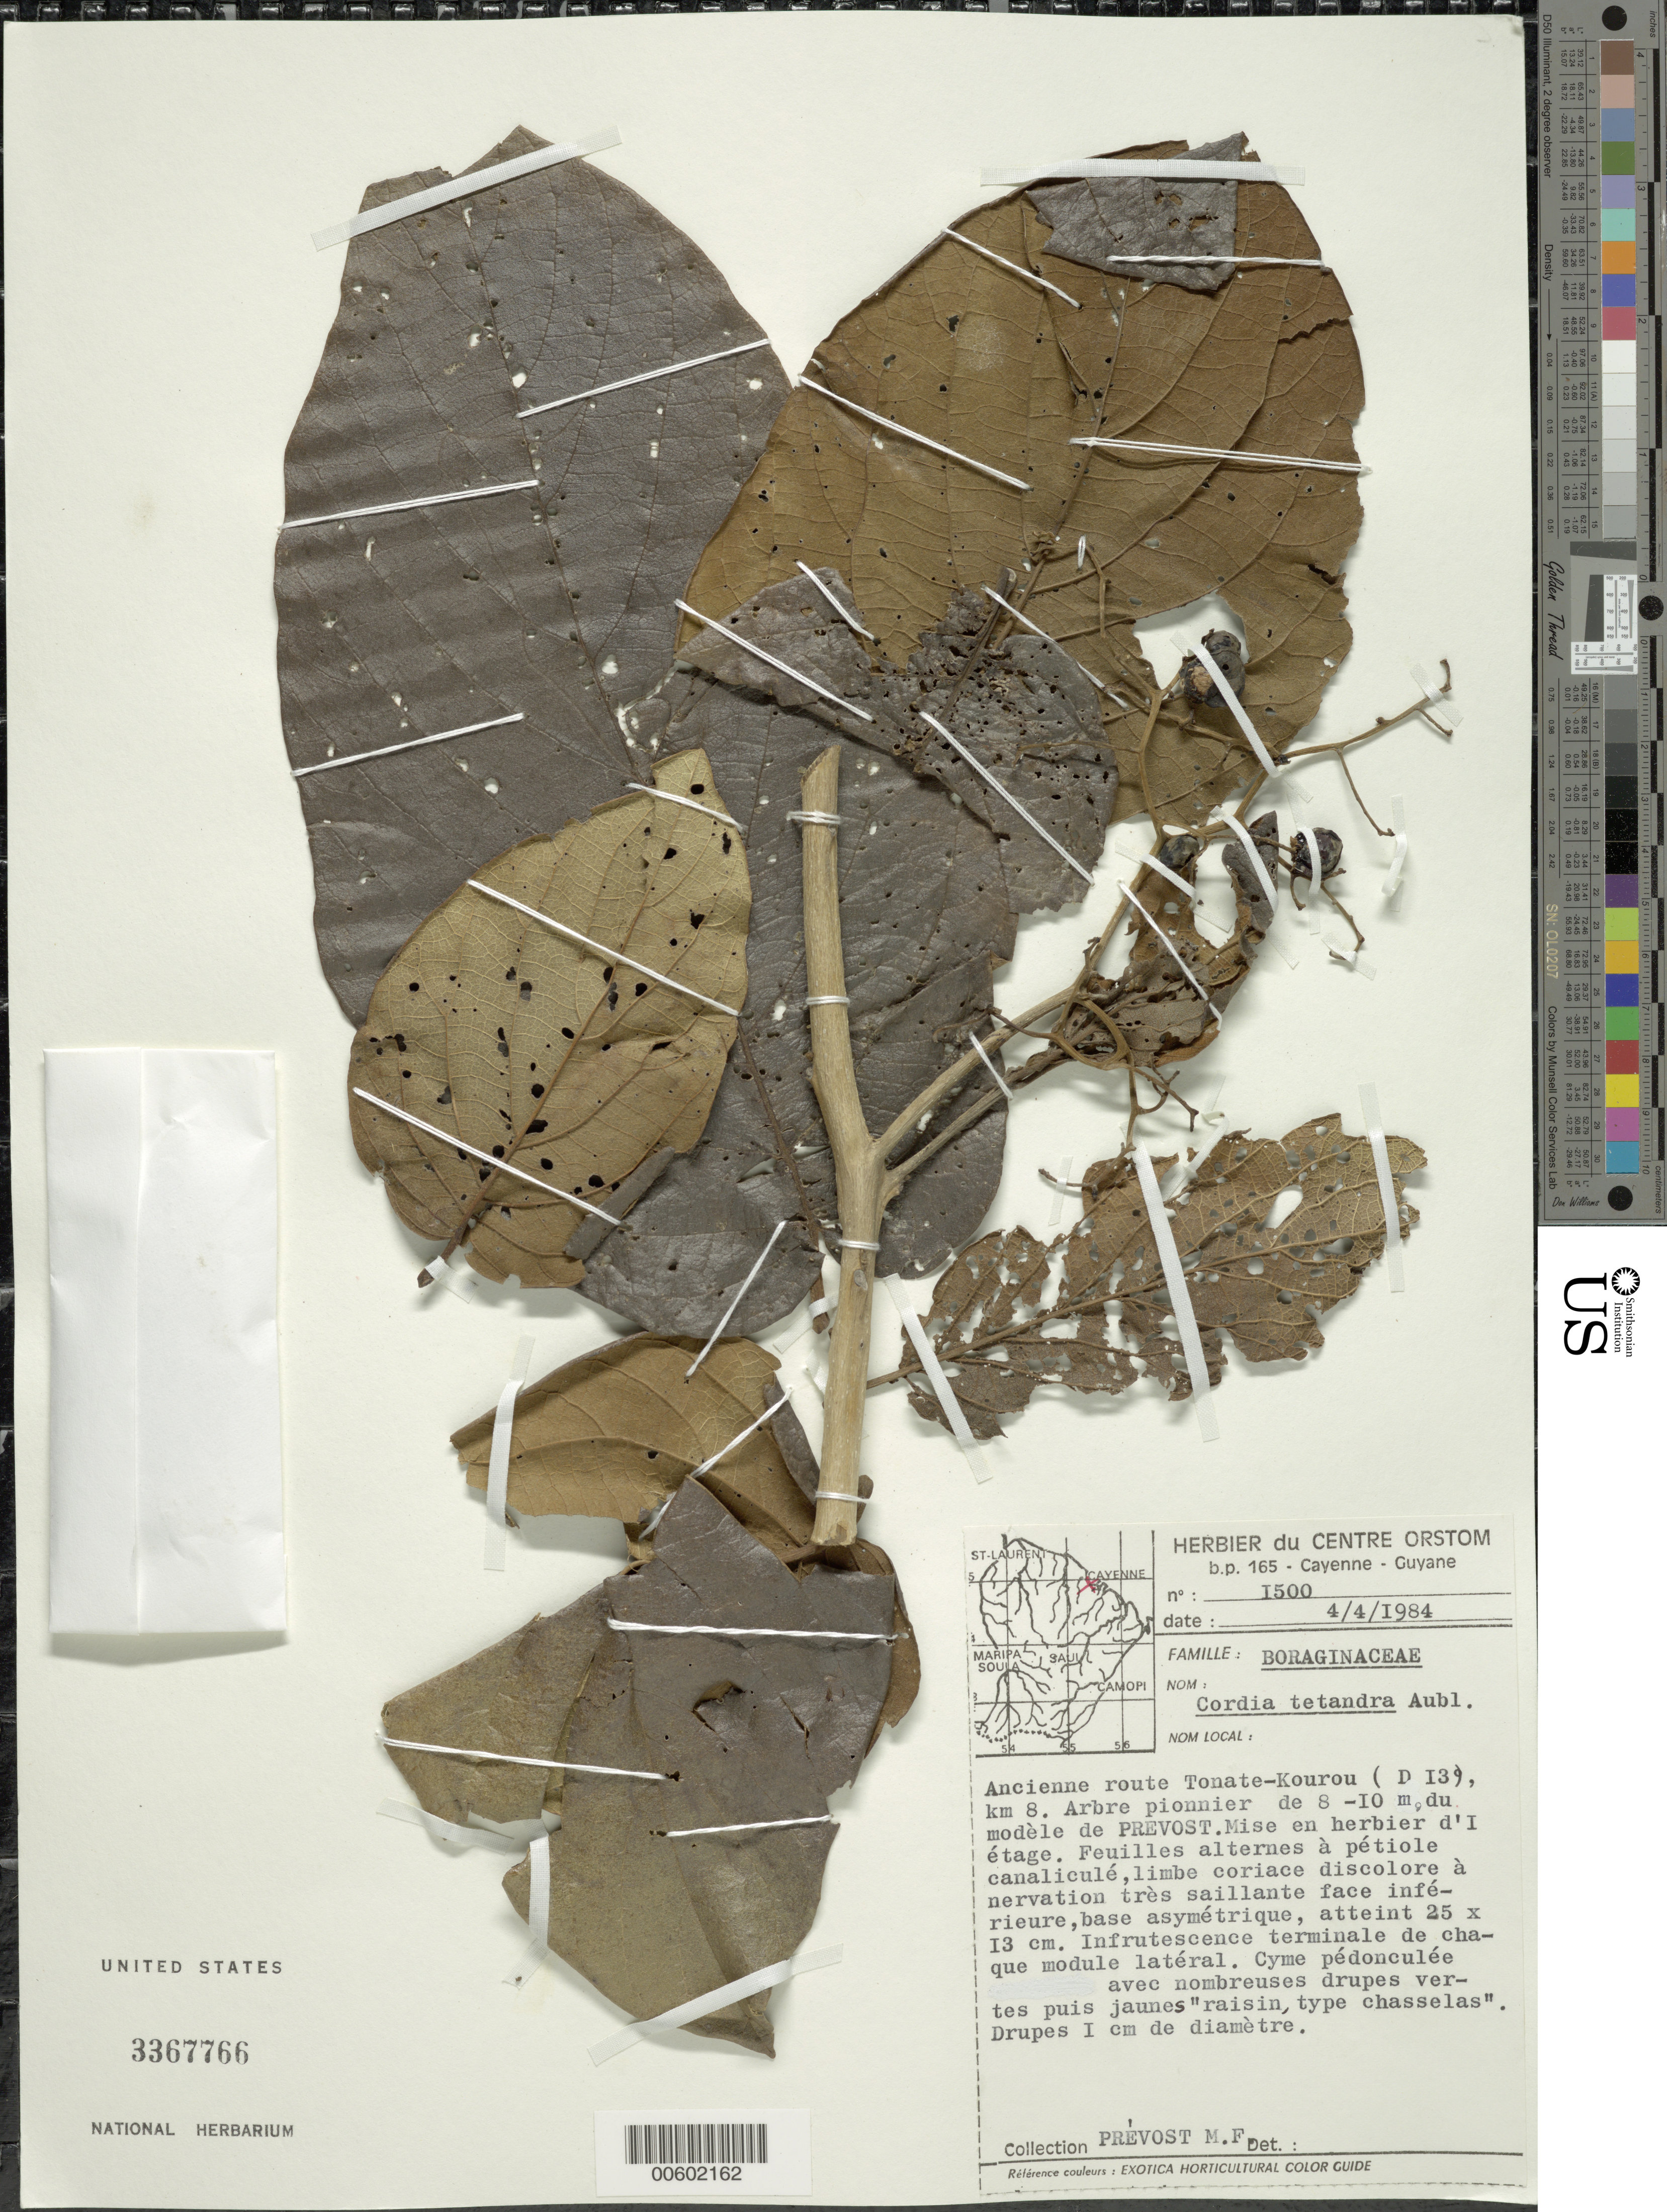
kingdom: Plantae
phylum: Tracheophyta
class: Magnoliopsida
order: Boraginales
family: Cordiaceae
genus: Cordia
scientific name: Cordia tetrandra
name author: Aubl.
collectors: M.-F. Prévost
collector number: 1500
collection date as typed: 4-Apr-84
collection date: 1984-04-04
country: French Guiana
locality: Tonate-Kourou (D13), km 8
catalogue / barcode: US 3367766